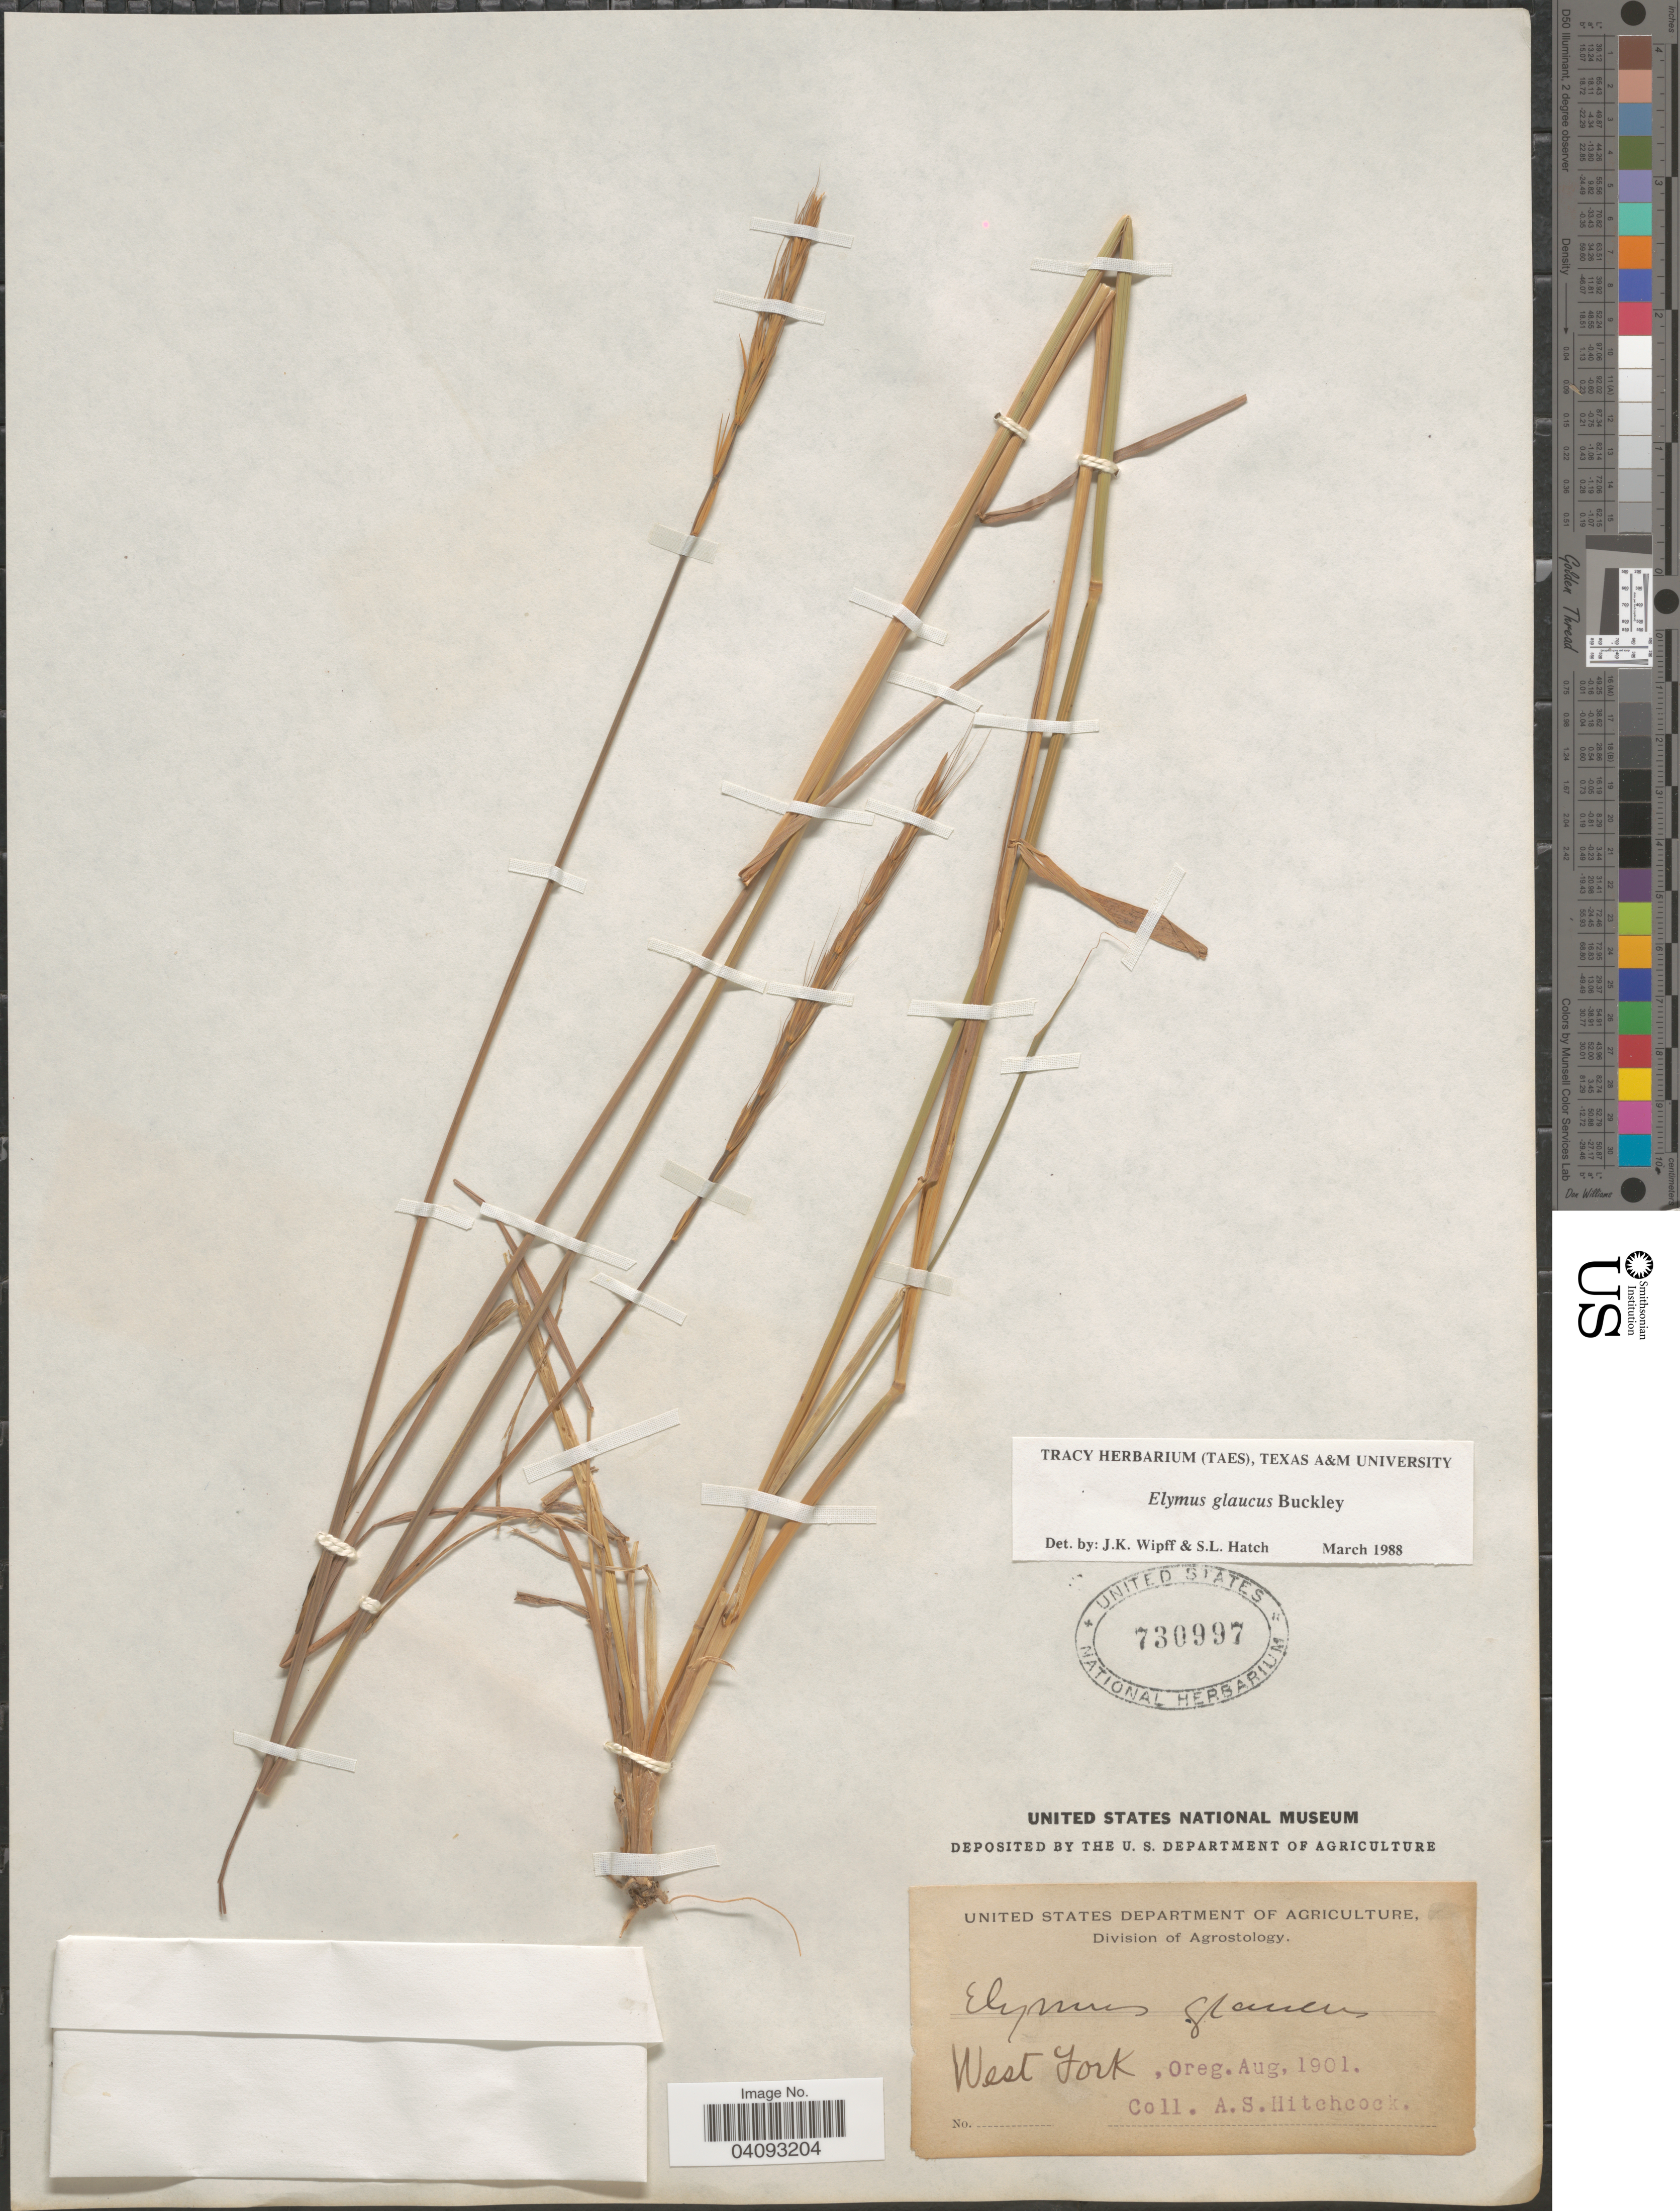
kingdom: Plantae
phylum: Tracheophyta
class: Liliopsida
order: Poales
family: Poaceae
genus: Elymus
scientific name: Elymus glaucus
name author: Buckley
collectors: A. S. Hitchcock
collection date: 1901-08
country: United States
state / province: Oregon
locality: West Fork.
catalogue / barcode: US 730997